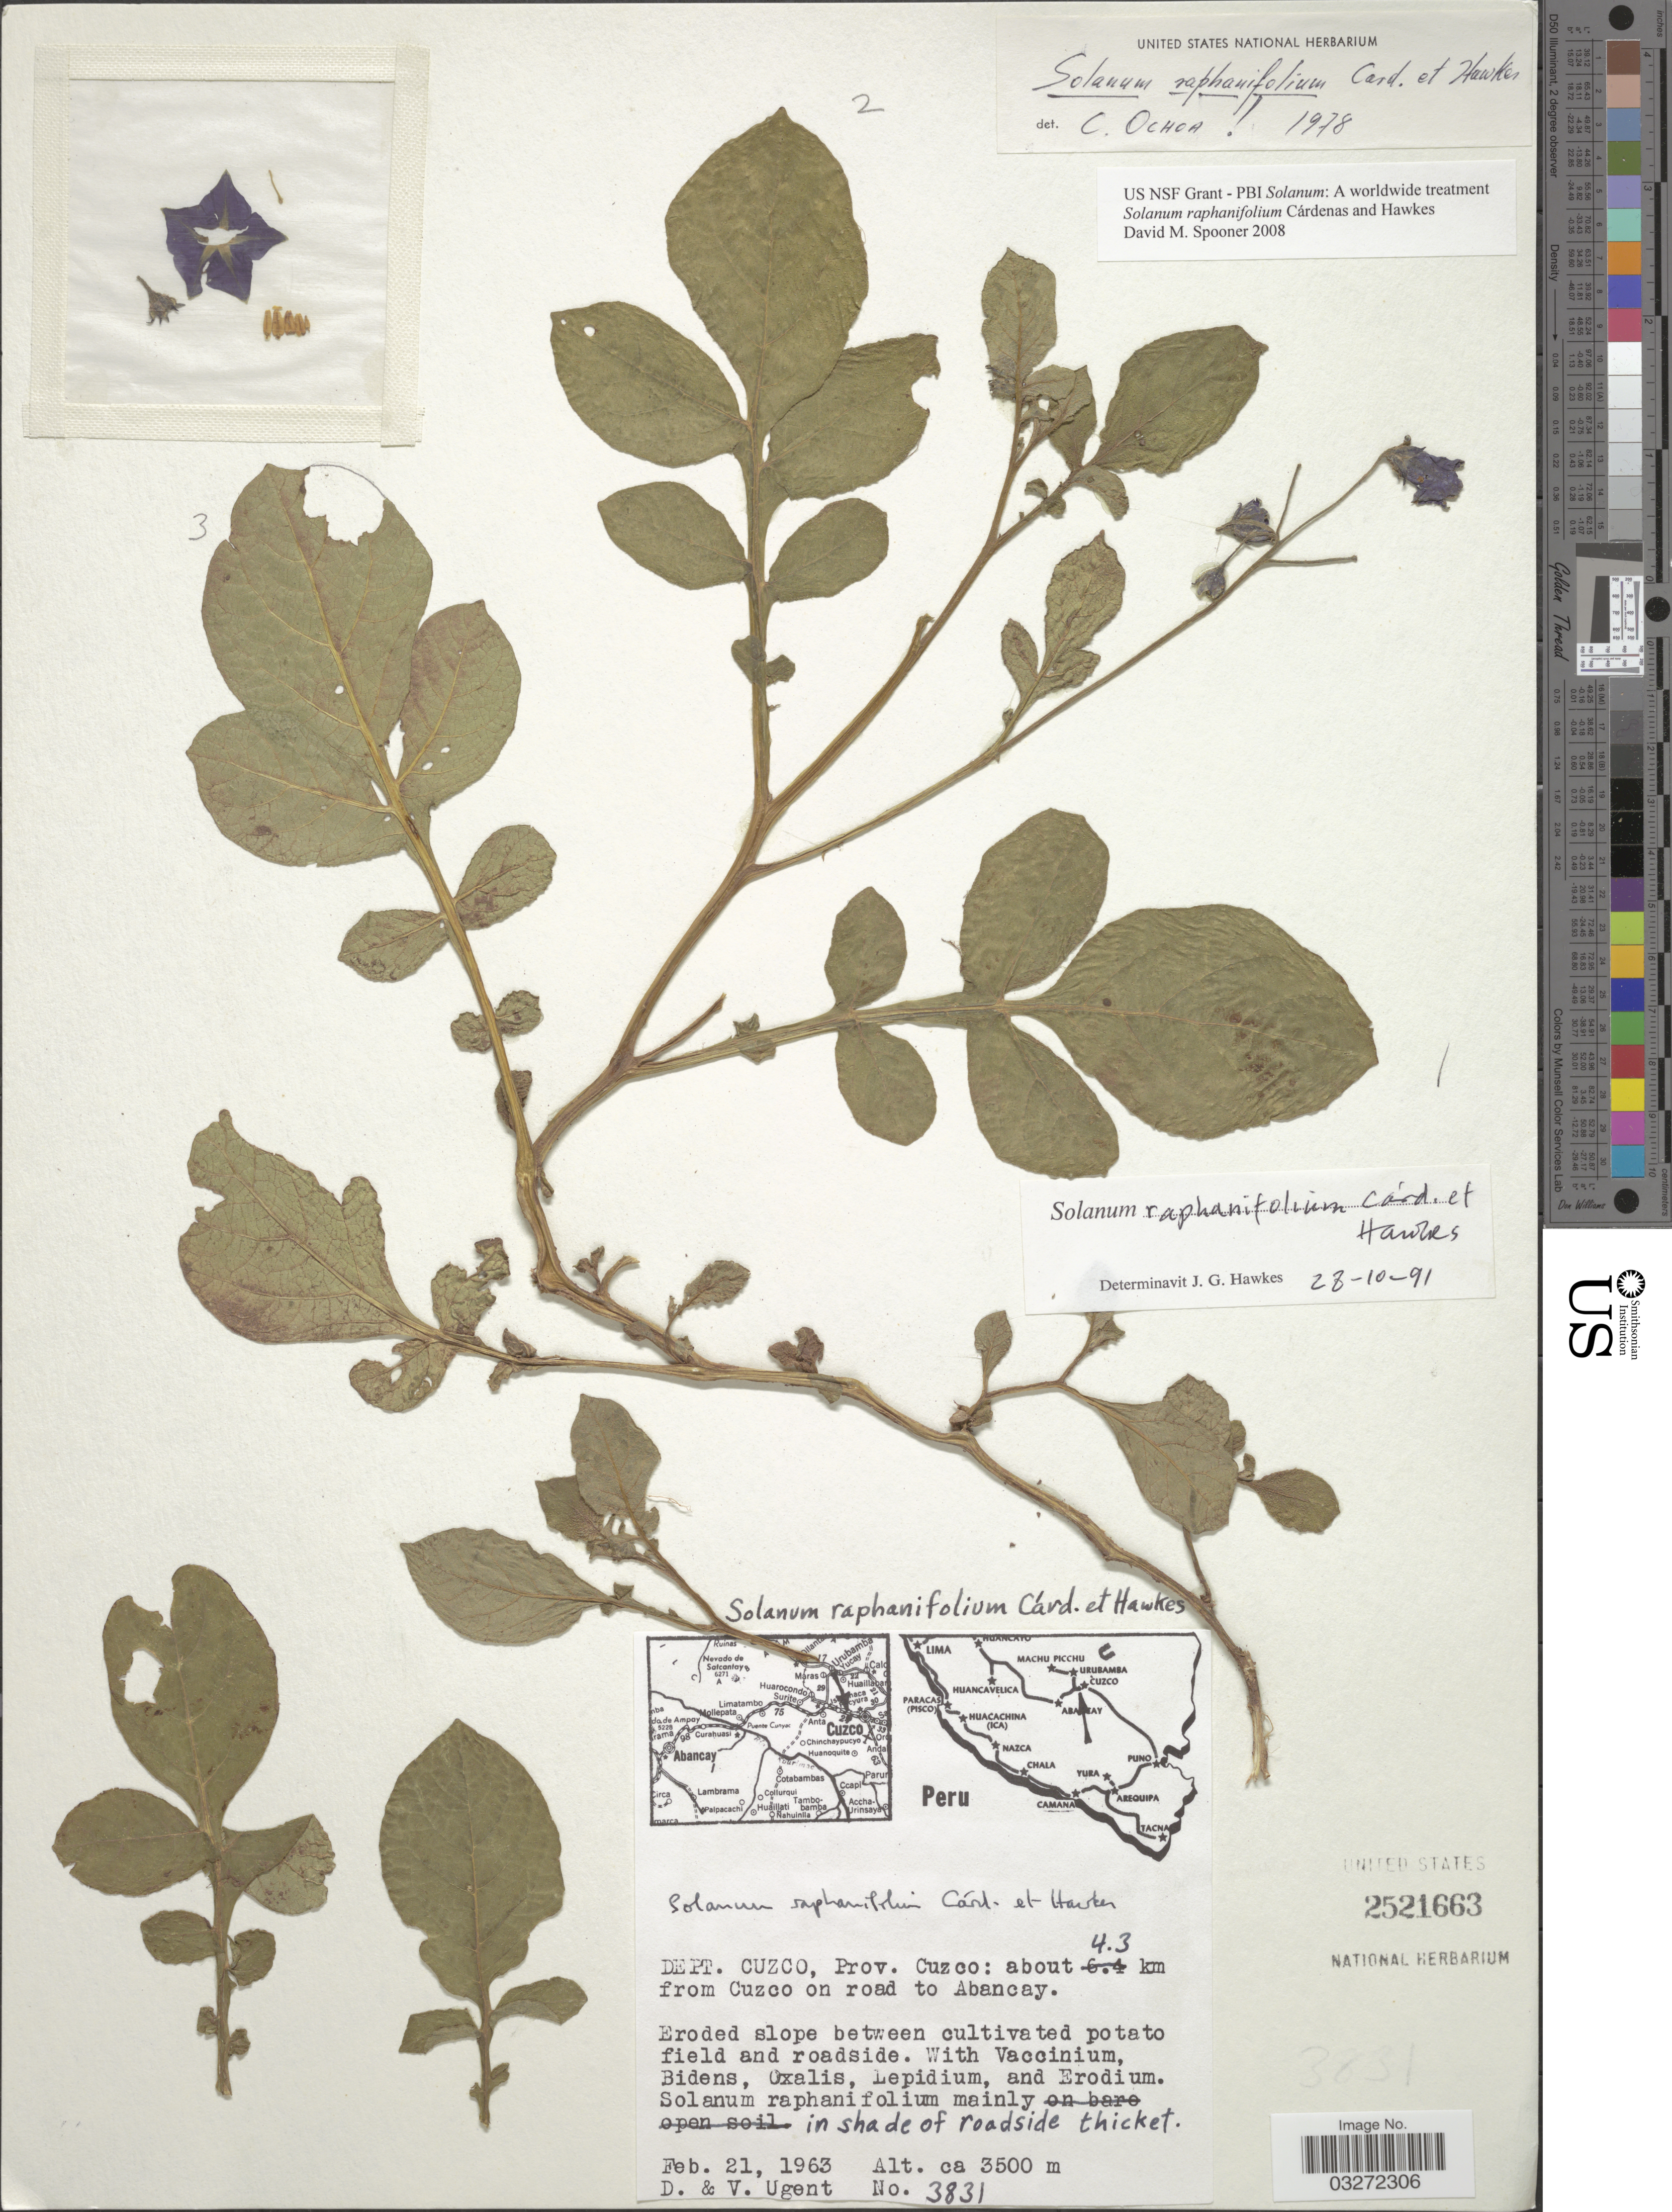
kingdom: Plantae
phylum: Tracheophyta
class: Magnoliopsida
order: Solanales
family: Solanaceae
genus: Solanum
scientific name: Solanum raphanifolium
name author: Cárdenas & Hawkes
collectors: D. Ugent & V. Ugent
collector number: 3831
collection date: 1963-02-21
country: Peru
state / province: Cusco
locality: Dept. Cuzco, Prov. Cuzco: about 4.3 km from Cuzco on road to Abancay.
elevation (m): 3500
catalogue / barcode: US 2521663